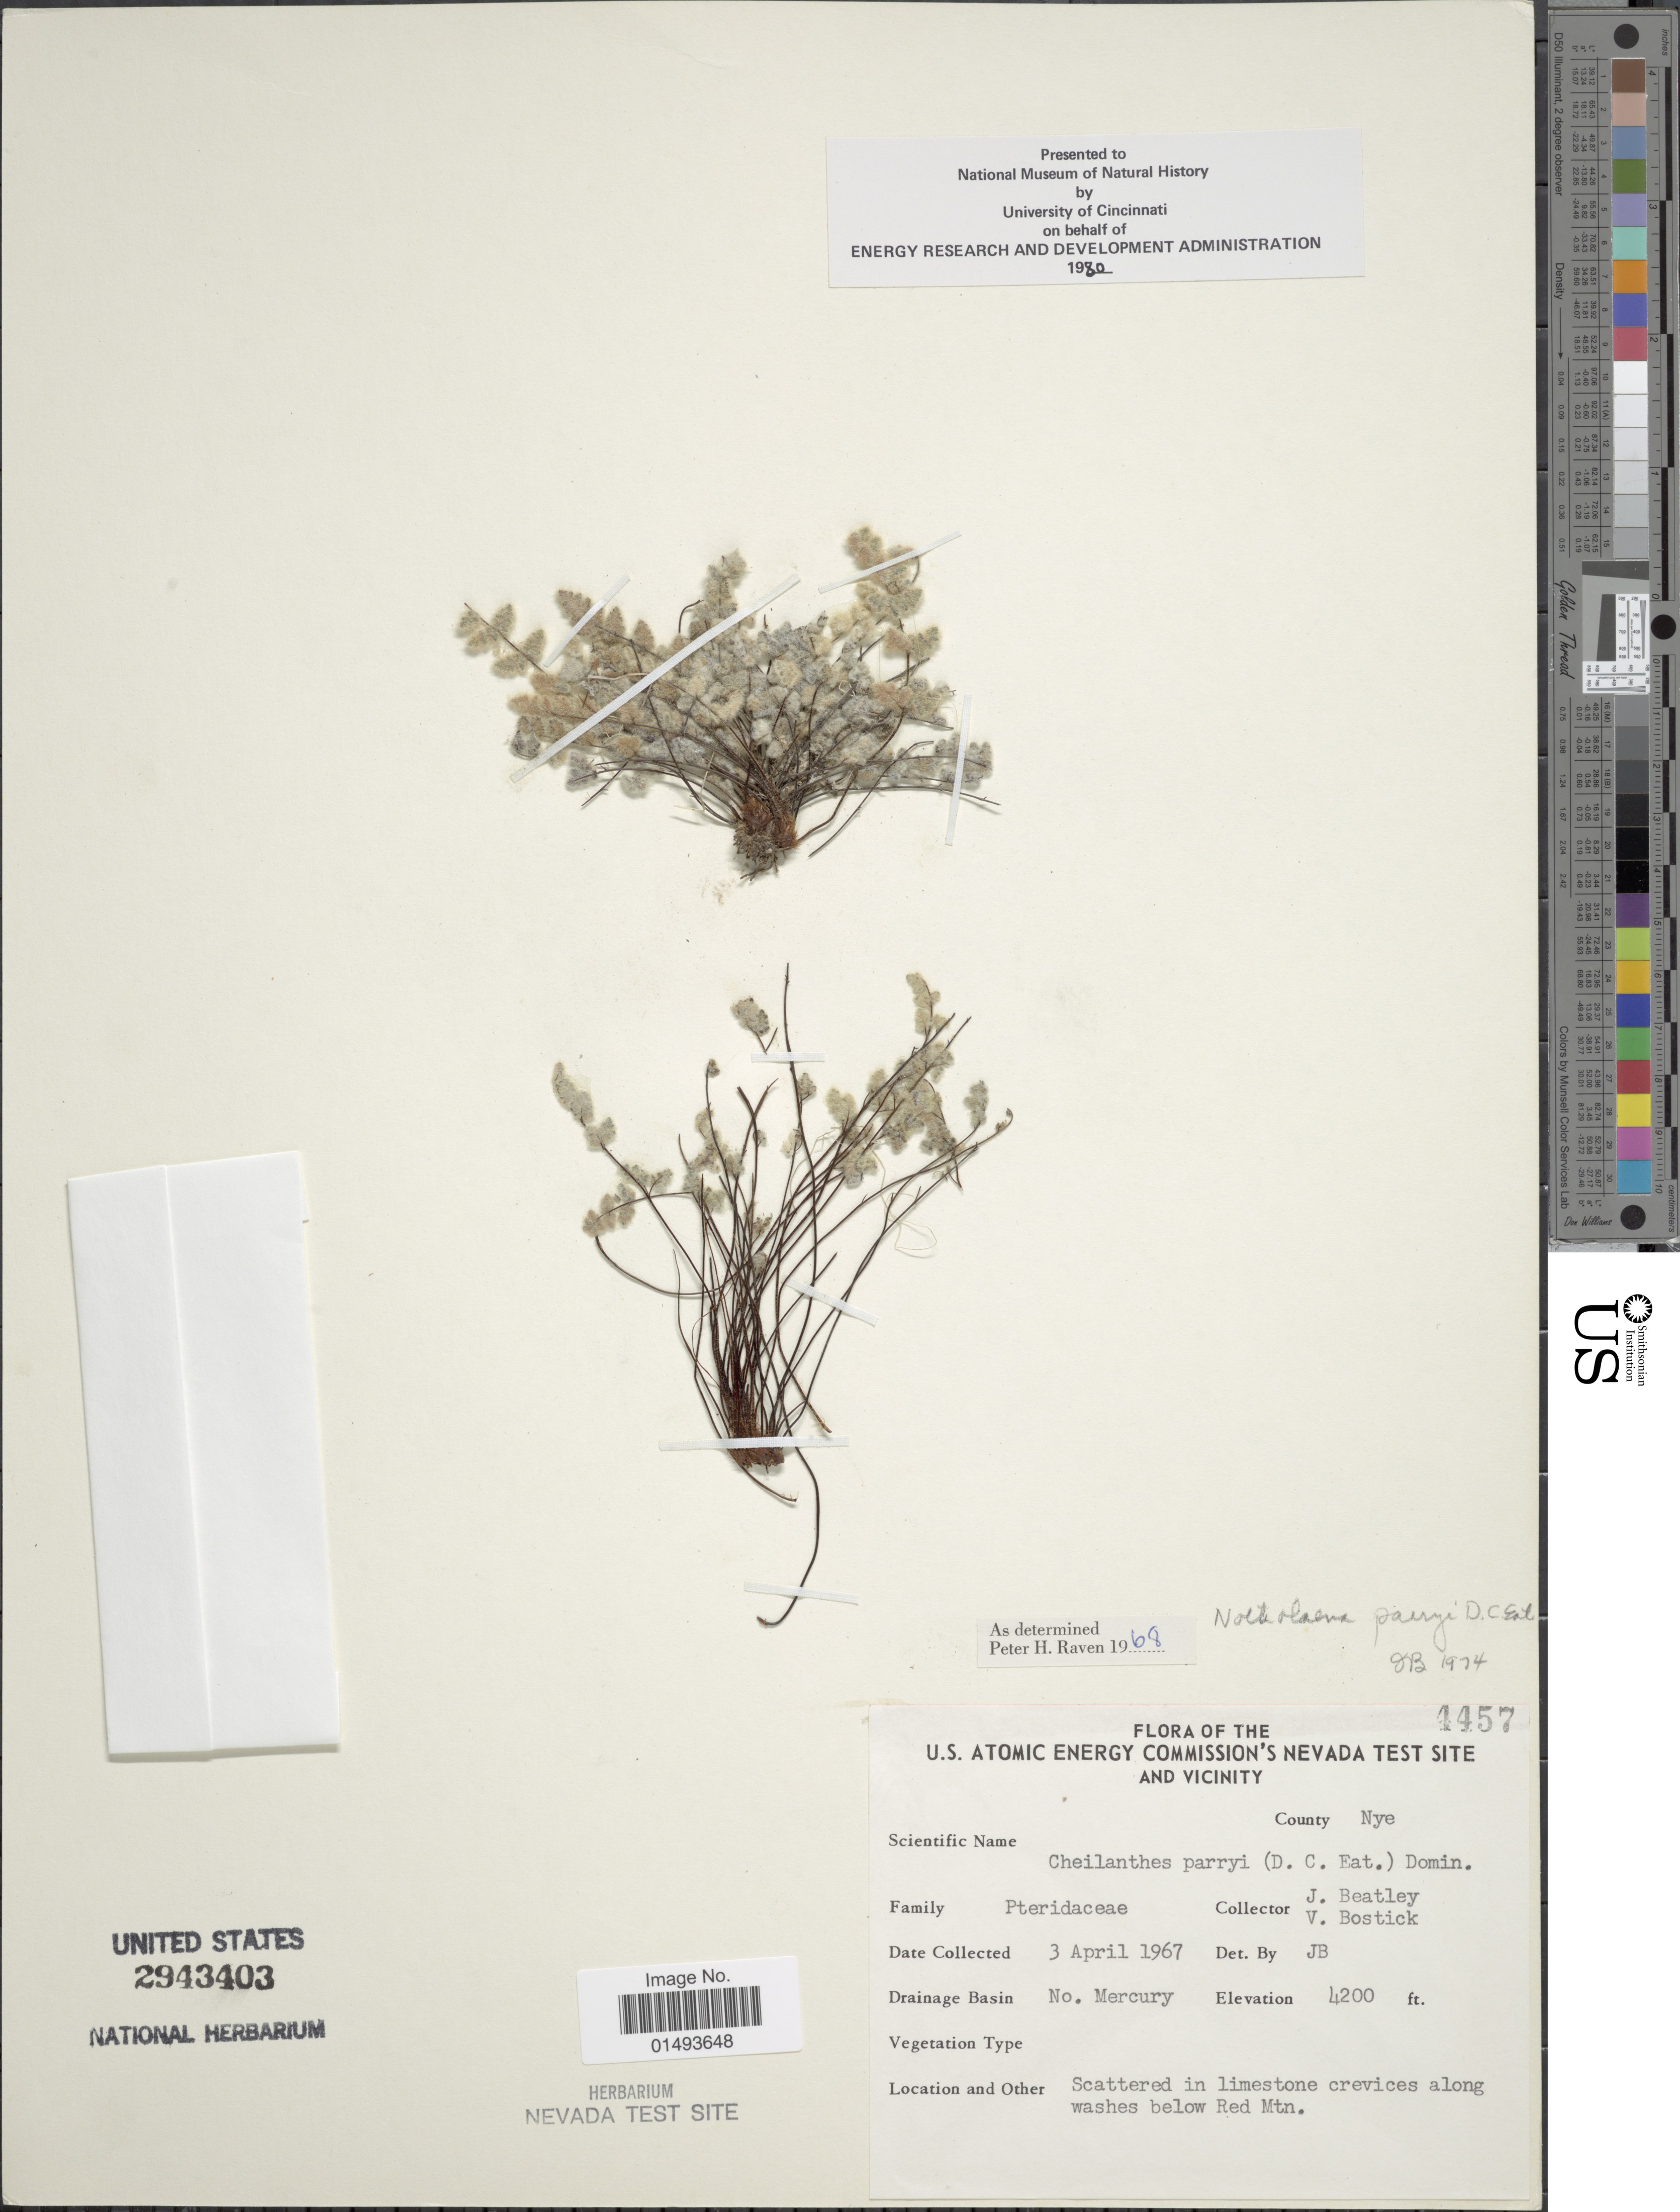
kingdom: Plantae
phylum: Tracheophyta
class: Polypodiopsida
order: Polypodiales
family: Pteridaceae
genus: Myriopteris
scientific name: Myriopteris parryi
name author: (D.C. Eaton) Grusz & Windham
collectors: J. C. Beatley & V. Bostick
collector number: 4457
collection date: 1967-04-03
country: United States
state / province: Nevada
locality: Flora of the U.S. Atomic Energy Commison's Nevada Test Site and Vicinity, Scattered in limestone crevices along washes below Red Mtn.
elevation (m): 1280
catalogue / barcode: US 2943403